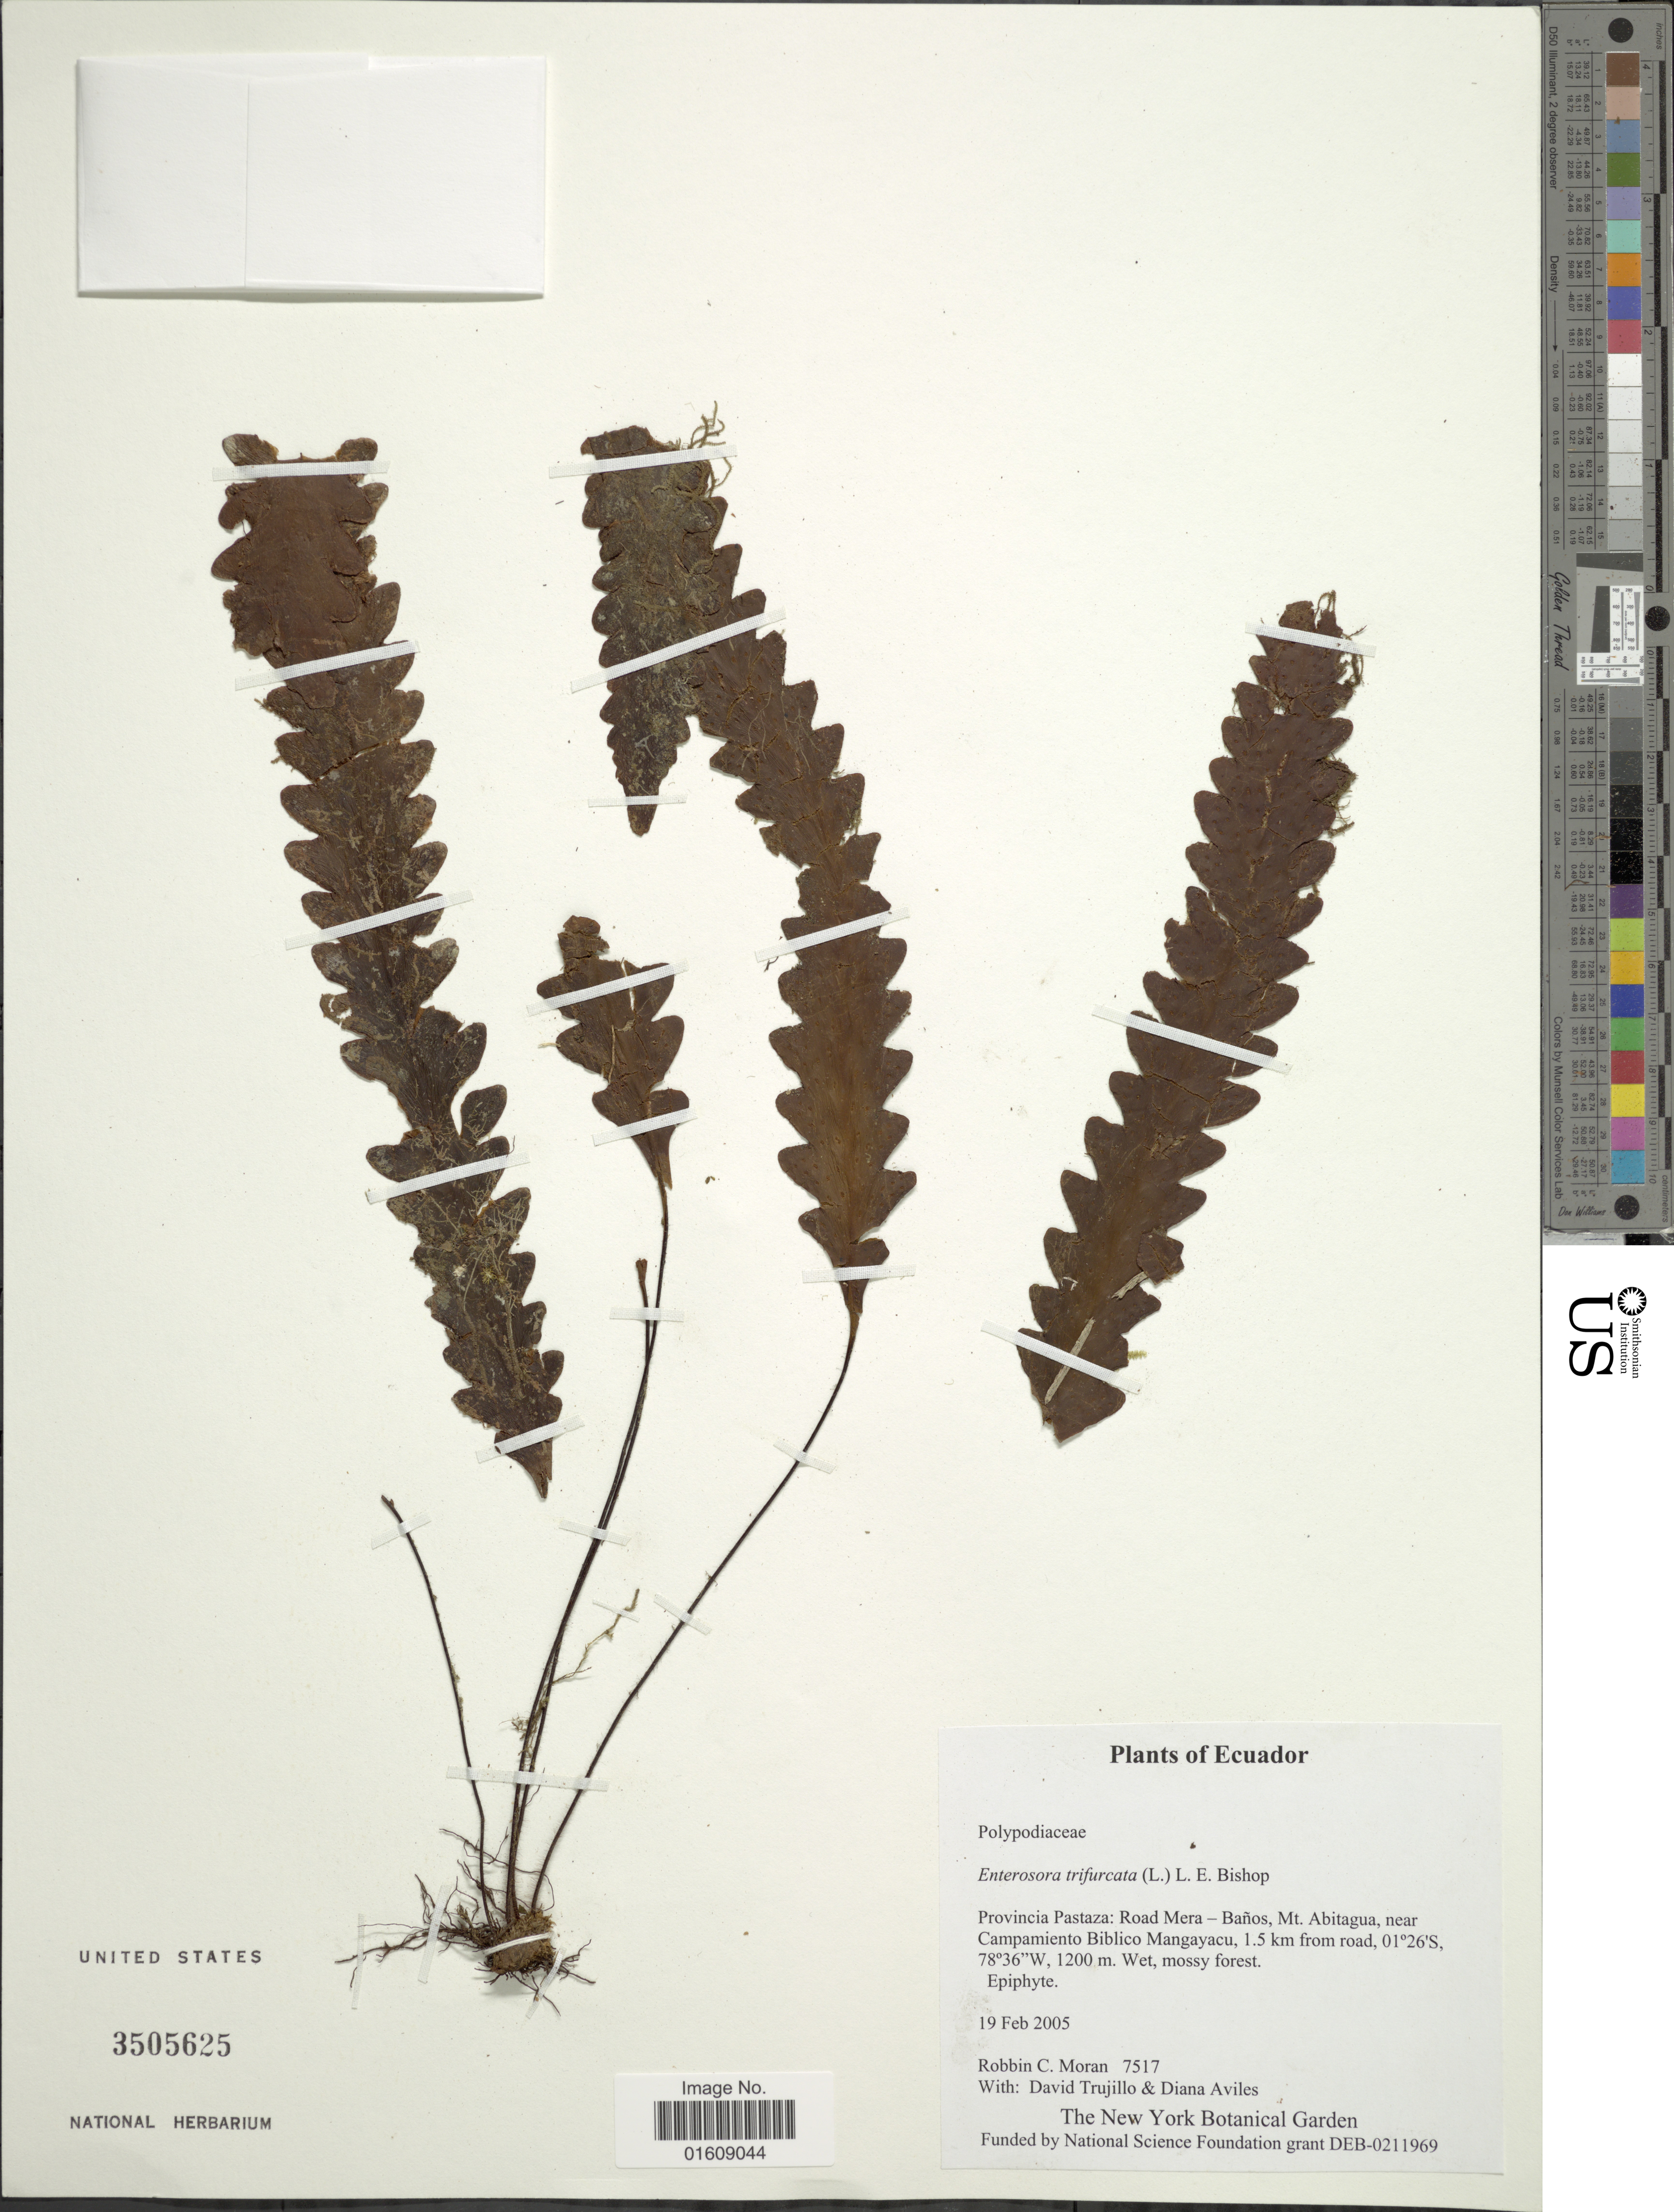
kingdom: Plantae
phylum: Tracheophyta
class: Polypodiopsida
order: Polypodiales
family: Polypodiaceae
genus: Enterosora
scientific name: Enterosora trifurcata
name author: (L.) L.E. Bishop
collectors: R. C. Moran, D. Trujillo & D. Aviles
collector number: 7517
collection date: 2005-02-19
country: Ecuador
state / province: Pastaza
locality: Ecuador, Provincia Pastaza: Road Mera - Baños, Mt. Abitagua, near Campamiento Biblico Mangayacu, 1.5 km from road.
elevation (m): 1200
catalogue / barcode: US 3505625